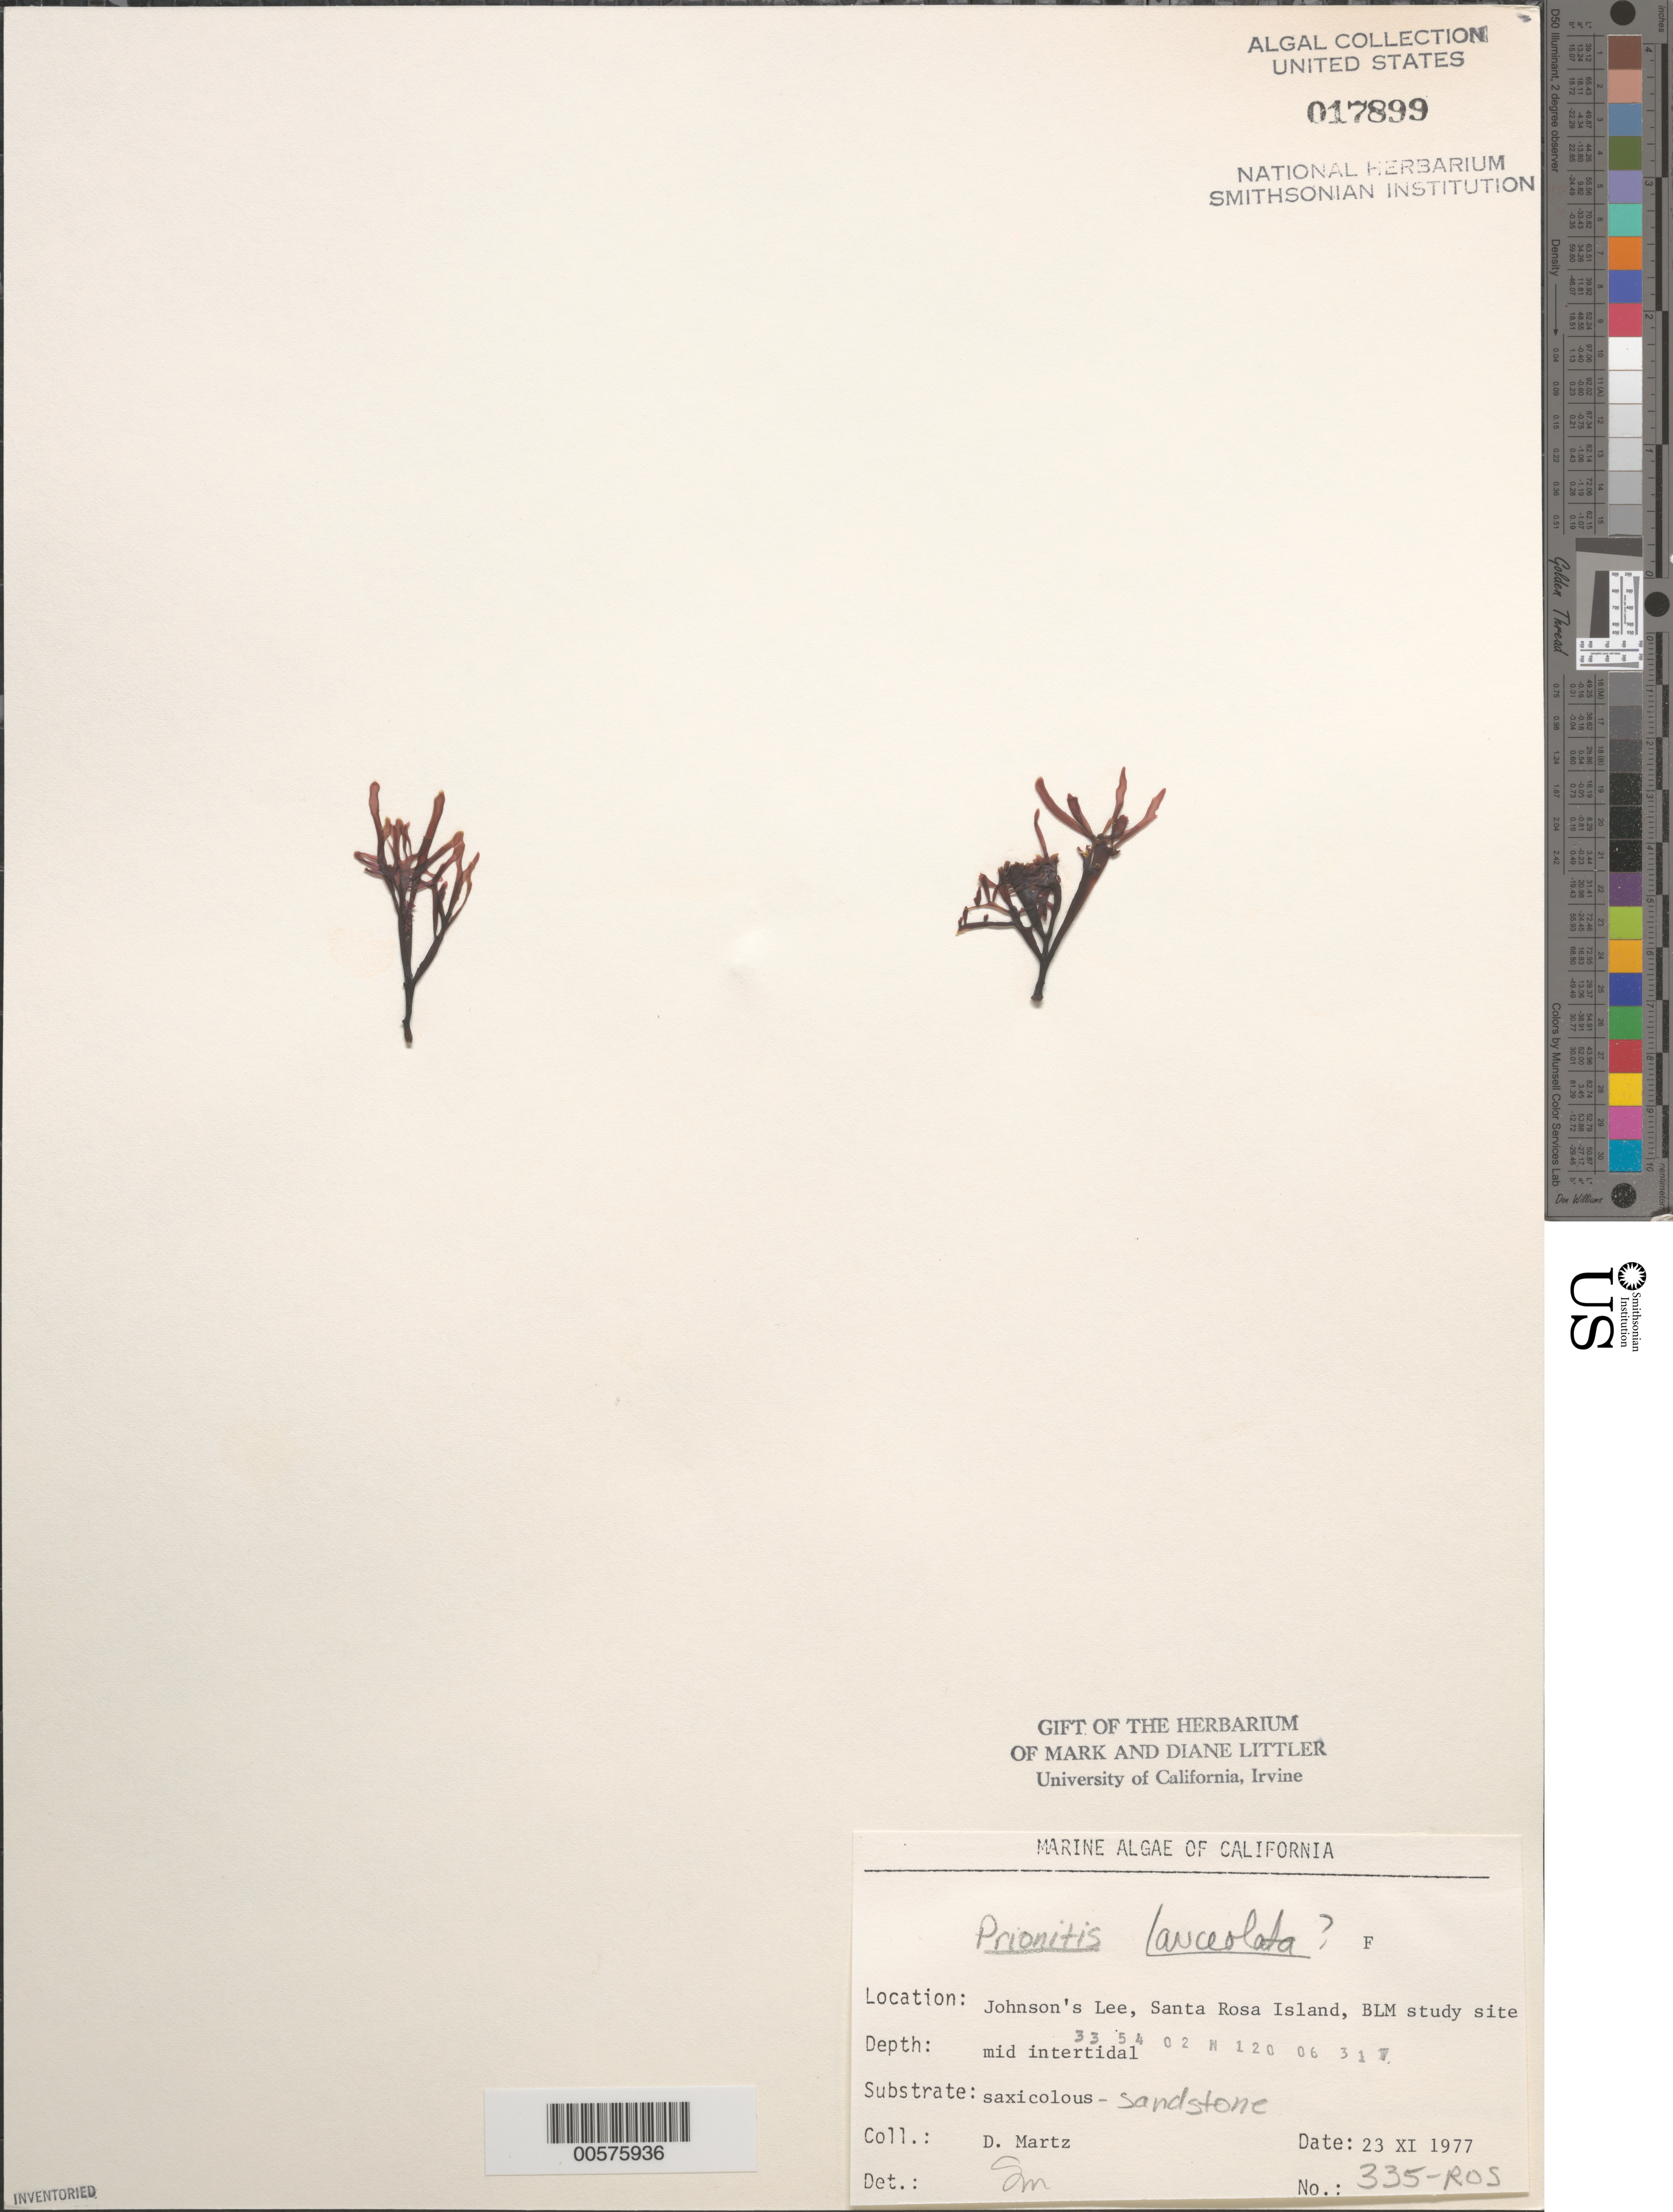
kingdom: Plantae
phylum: Rhodophyta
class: Florideophyceae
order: Cryptonemiales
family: Cryptonemiaceae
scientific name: Prionitis lanceolata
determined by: Murray, S. N.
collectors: D. Martz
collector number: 335-ros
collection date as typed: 23 Nov 1977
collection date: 1977-11-23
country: United States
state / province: California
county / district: Santa Barbara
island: Santa Rosa Island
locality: Johnson's Lee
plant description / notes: BLM-SOCALBIGHT Rocky Intertidal Survey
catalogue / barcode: US 17899